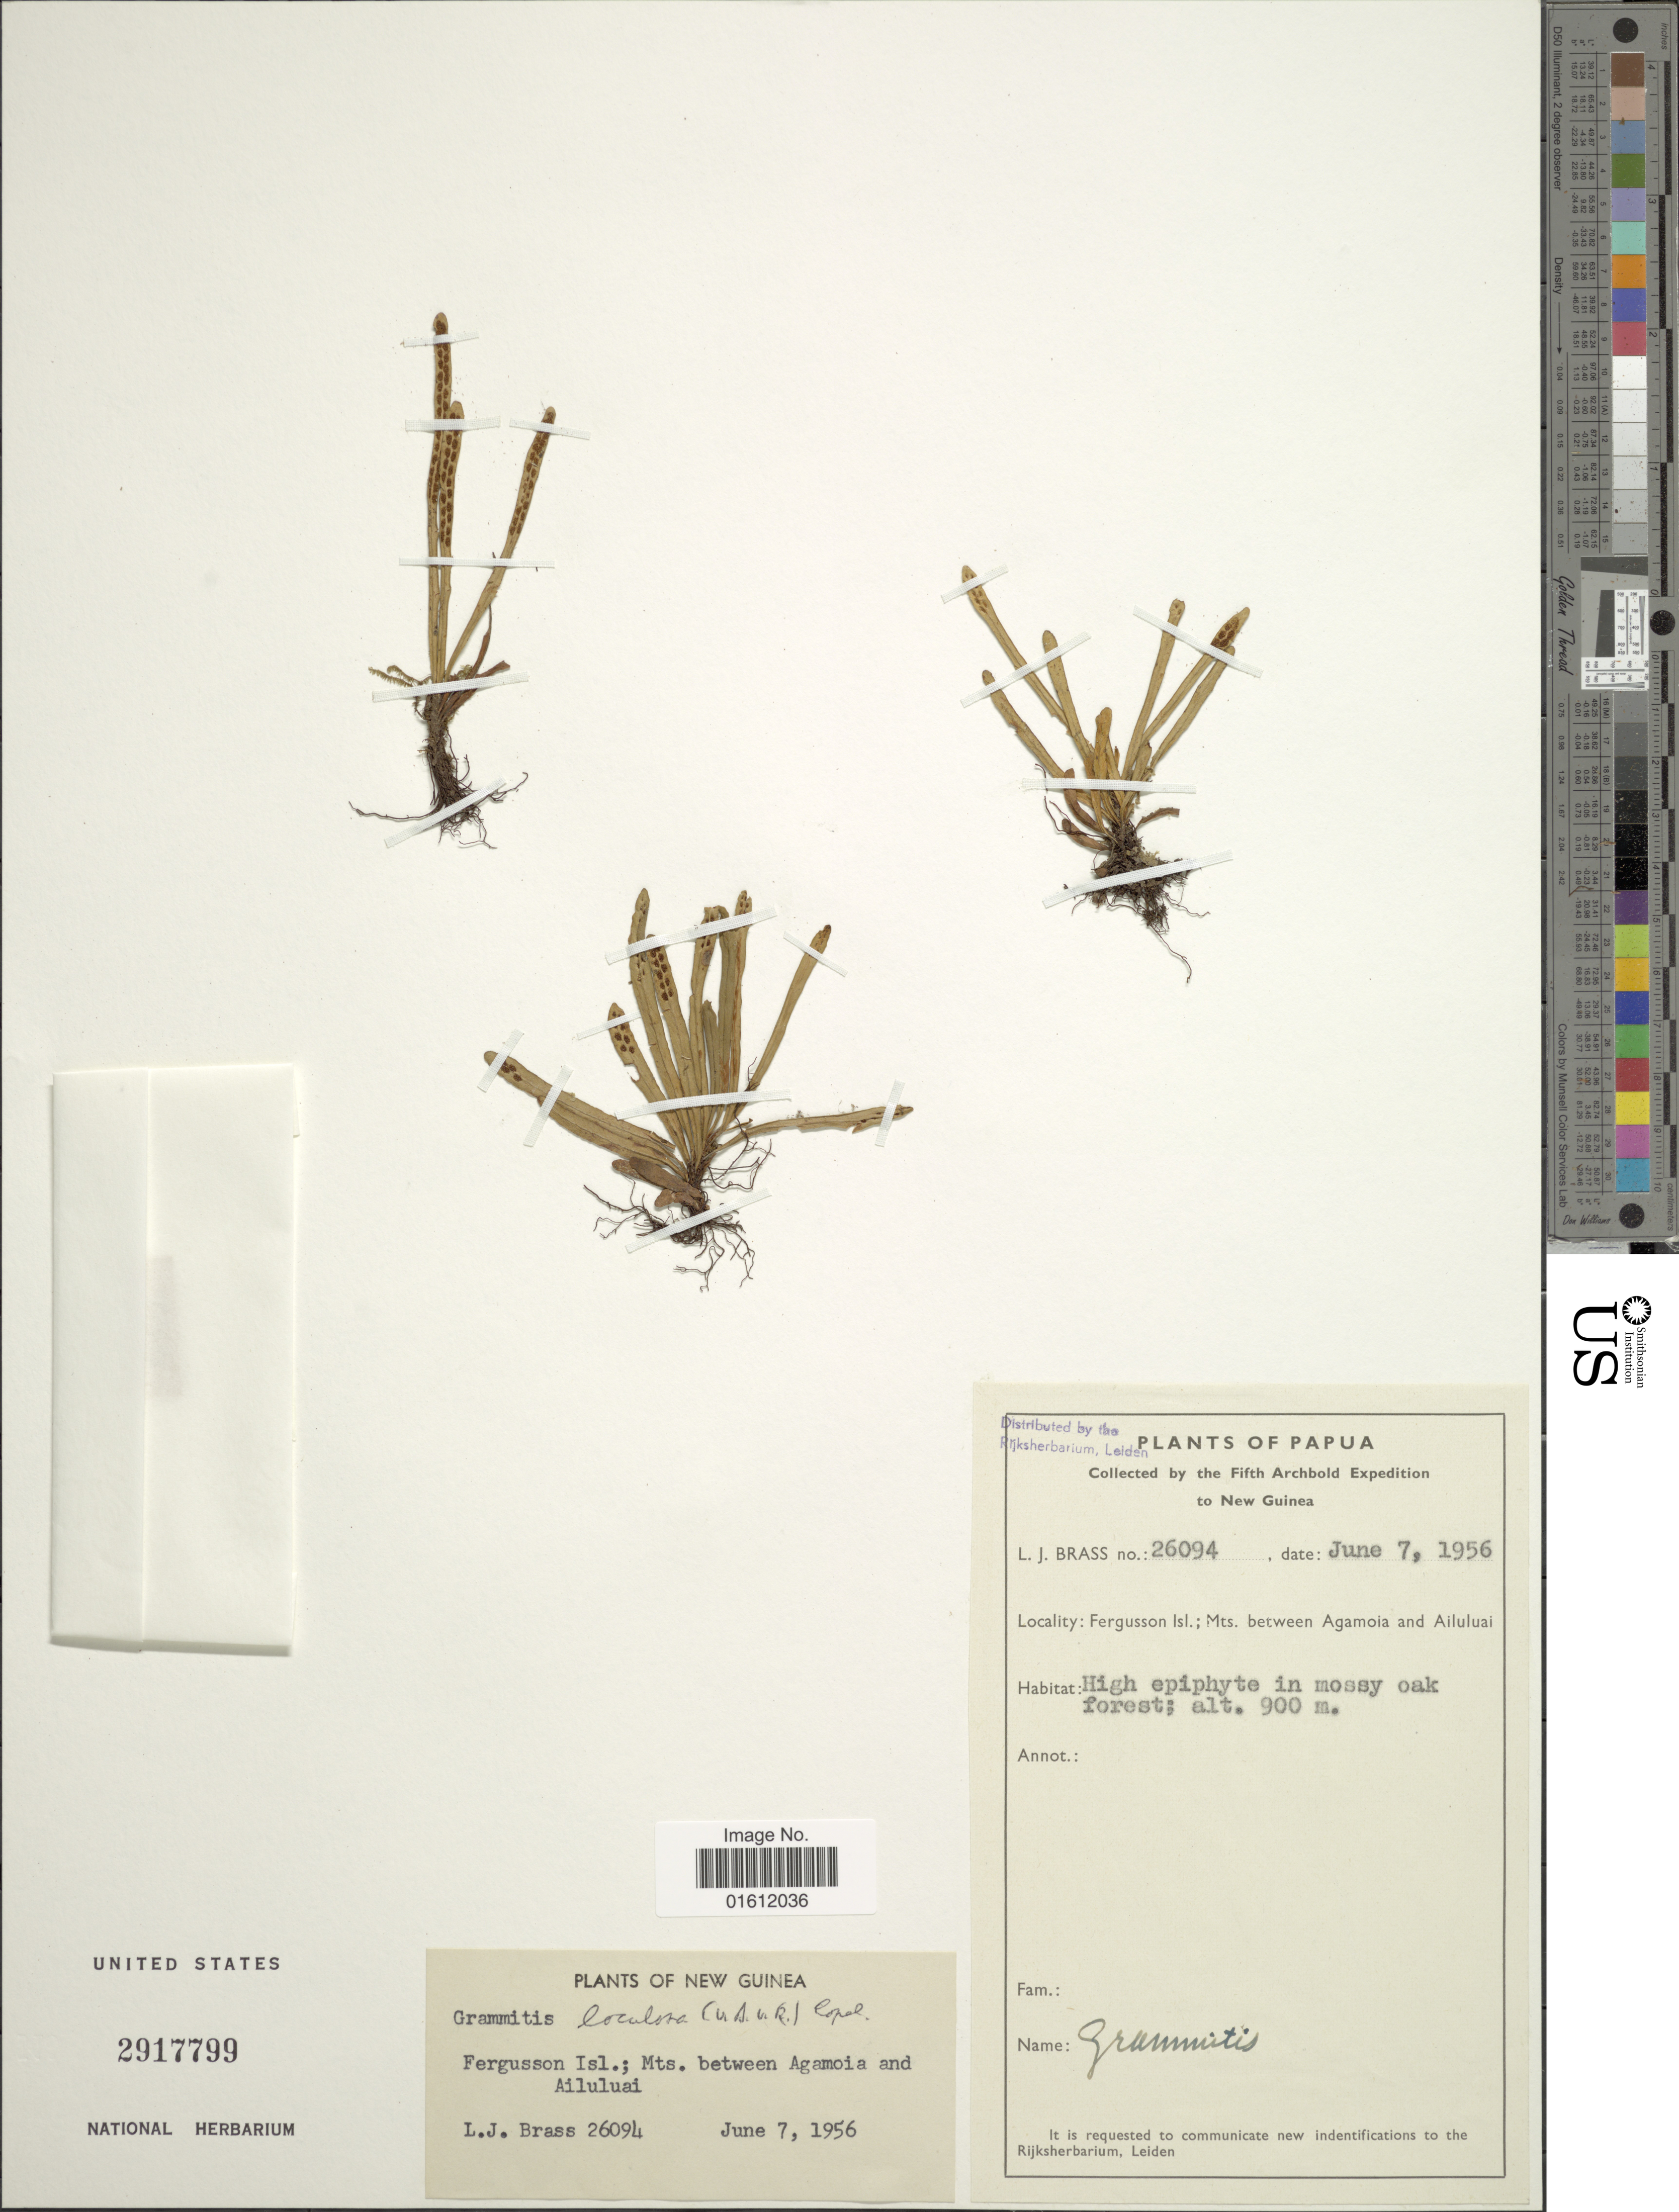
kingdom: Plantae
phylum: Tracheophyta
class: Polypodiopsida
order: Polypodiales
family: Polypodiaceae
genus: Oreogrammitis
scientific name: Oreogrammitis loculosa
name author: (Alderw.) Parris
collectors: L. J. Brass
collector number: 26094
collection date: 1956-06-07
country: Papua New Guinea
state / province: Milne Bay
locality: Fergusson Isl.,; Mts. between Agamola and Ailuluai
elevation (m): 900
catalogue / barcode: US 2917799